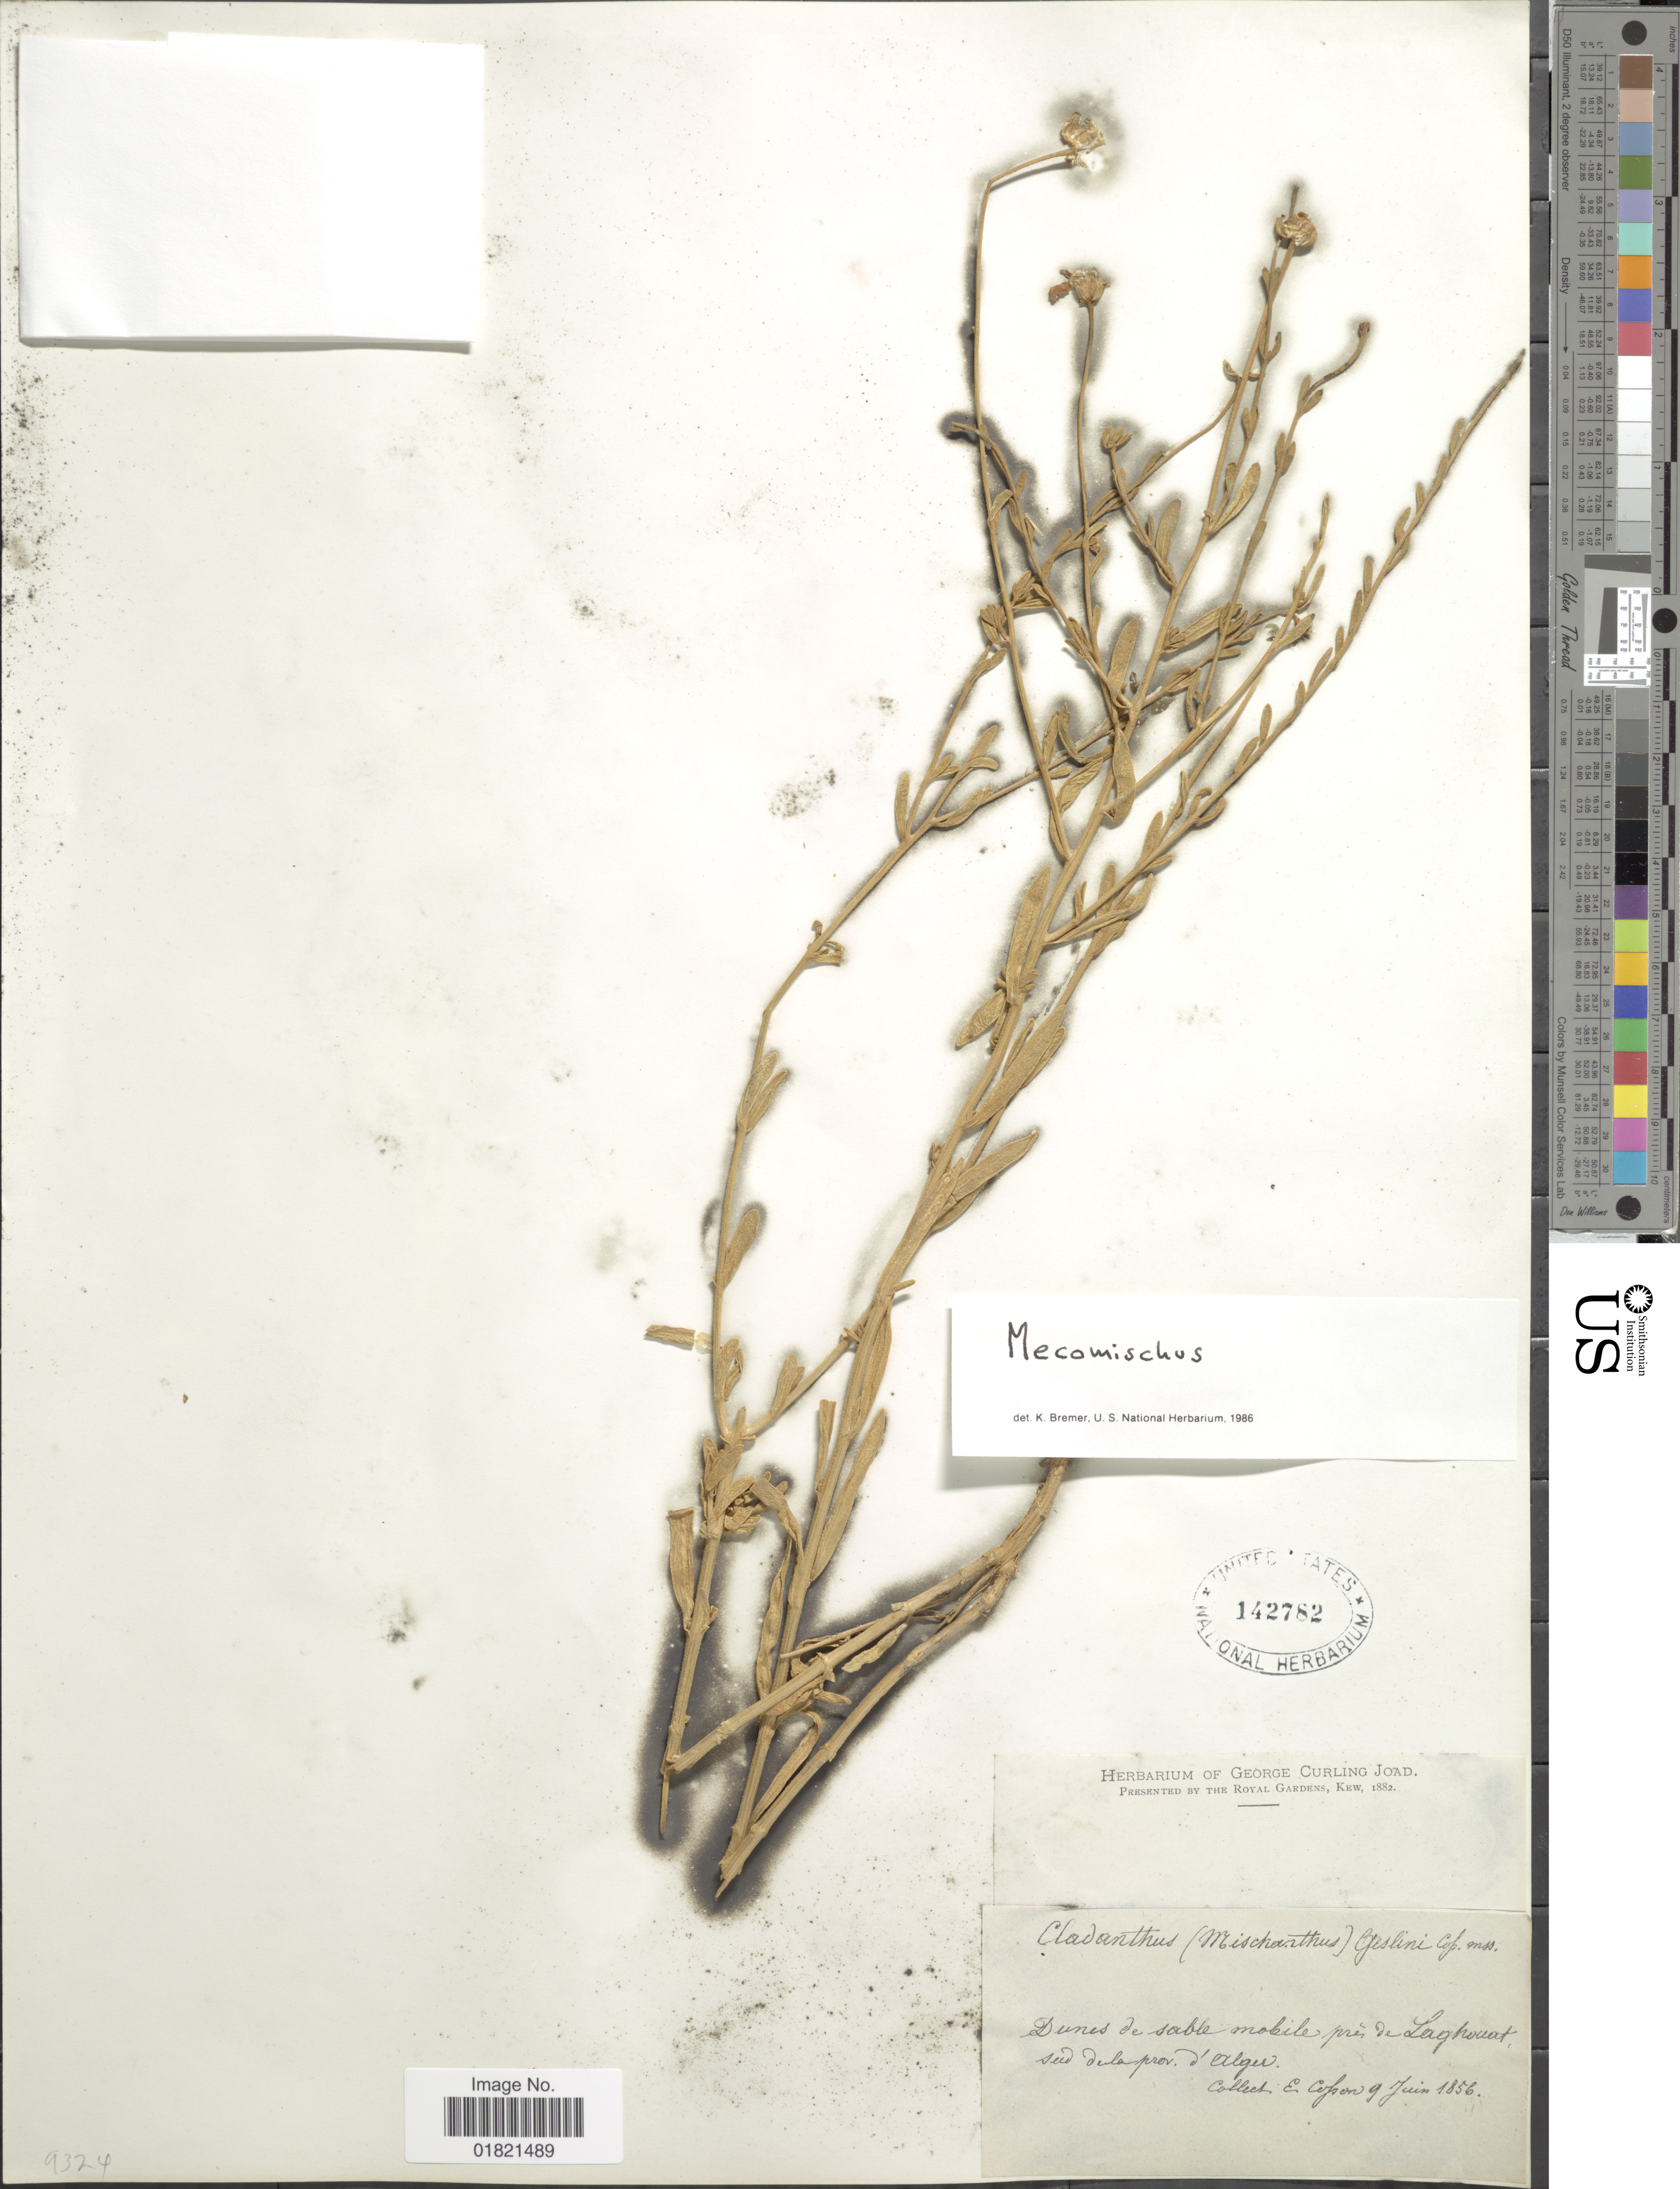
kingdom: Plantae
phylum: Tracheophyta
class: Magnoliopsida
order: Asterales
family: Asteraceae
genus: Mecomischus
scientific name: Mecomischus sp.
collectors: E. Cosson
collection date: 1856-06-09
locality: Dunes de sable mobile pres de Laghouat, sud Dela prov. Alger [interpreted]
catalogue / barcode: US 142782